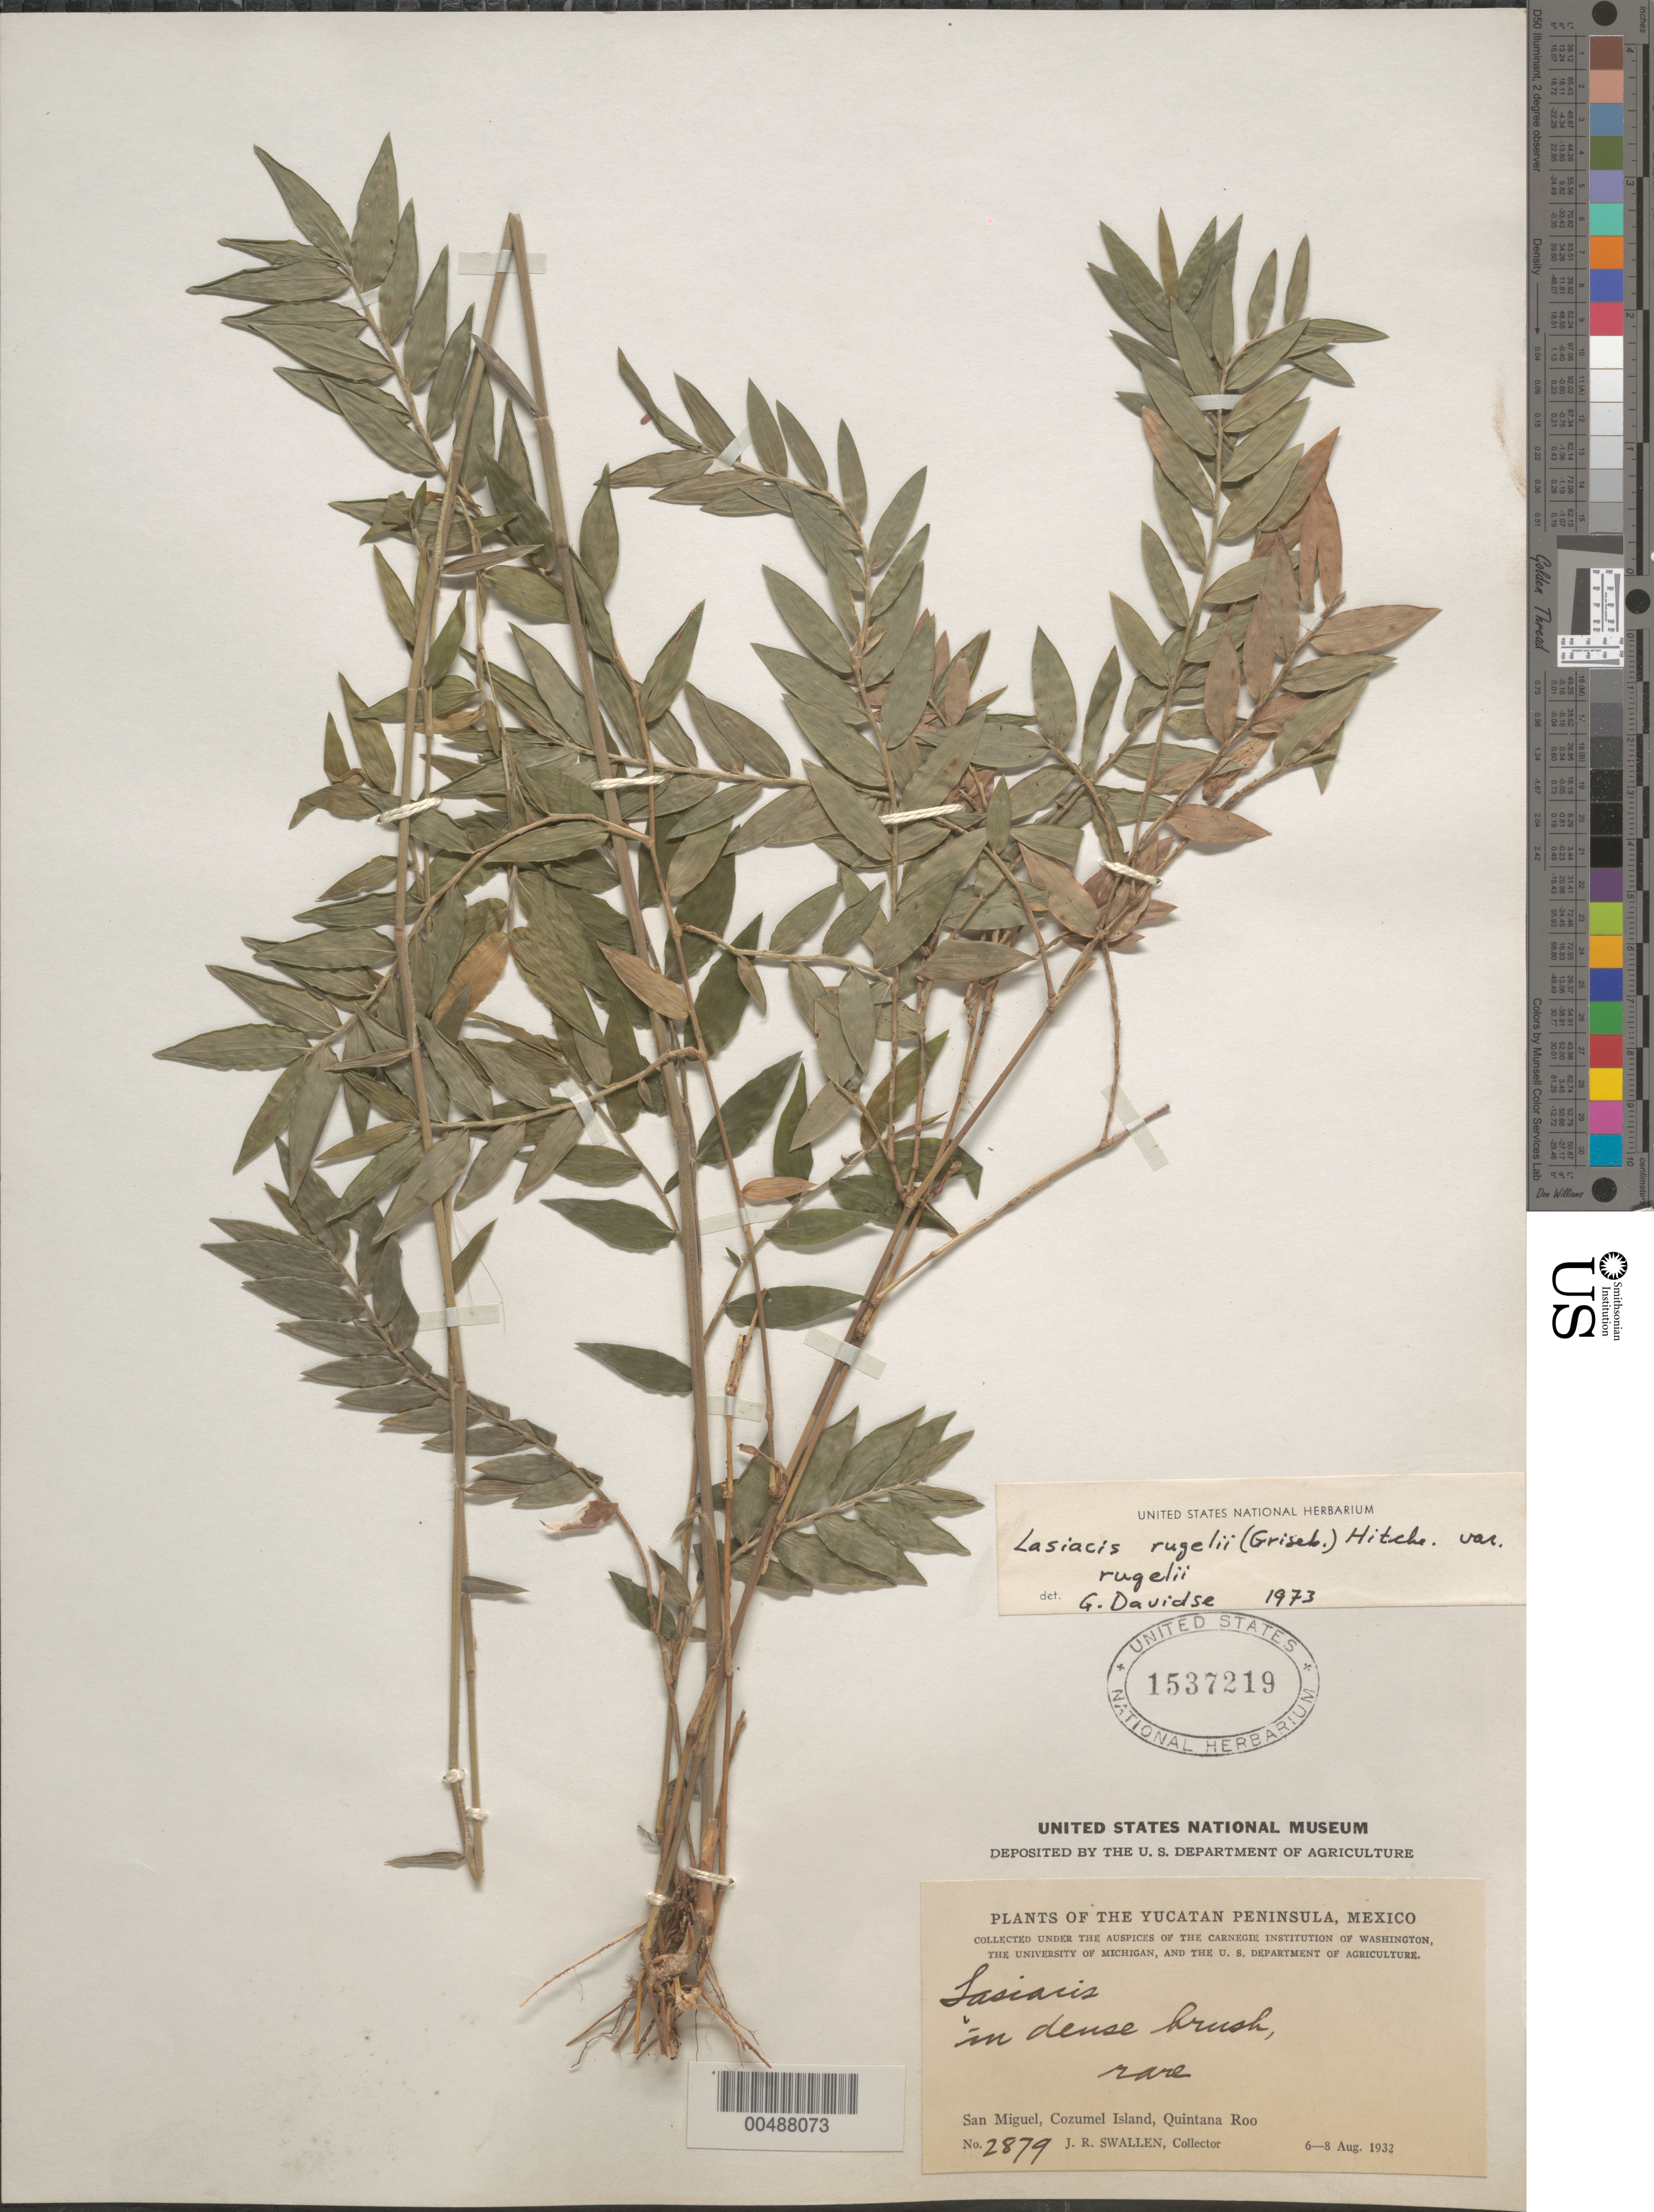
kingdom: Plantae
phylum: Tracheophyta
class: Liliopsida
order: Poales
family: Poaceae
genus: Lasiacis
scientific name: Lasiacis rugelii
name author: (Griseb.) Hitchc.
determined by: Davidse, Gerrit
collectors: J. R. Swallen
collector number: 2879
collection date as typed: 6 Aug 1932 to 8 Aug 1932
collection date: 1932-08-06/1932-08-08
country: Mexico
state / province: Quintana Roo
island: Cozumel Island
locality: Yucatan Peninsula, San Miguel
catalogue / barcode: US 1537219